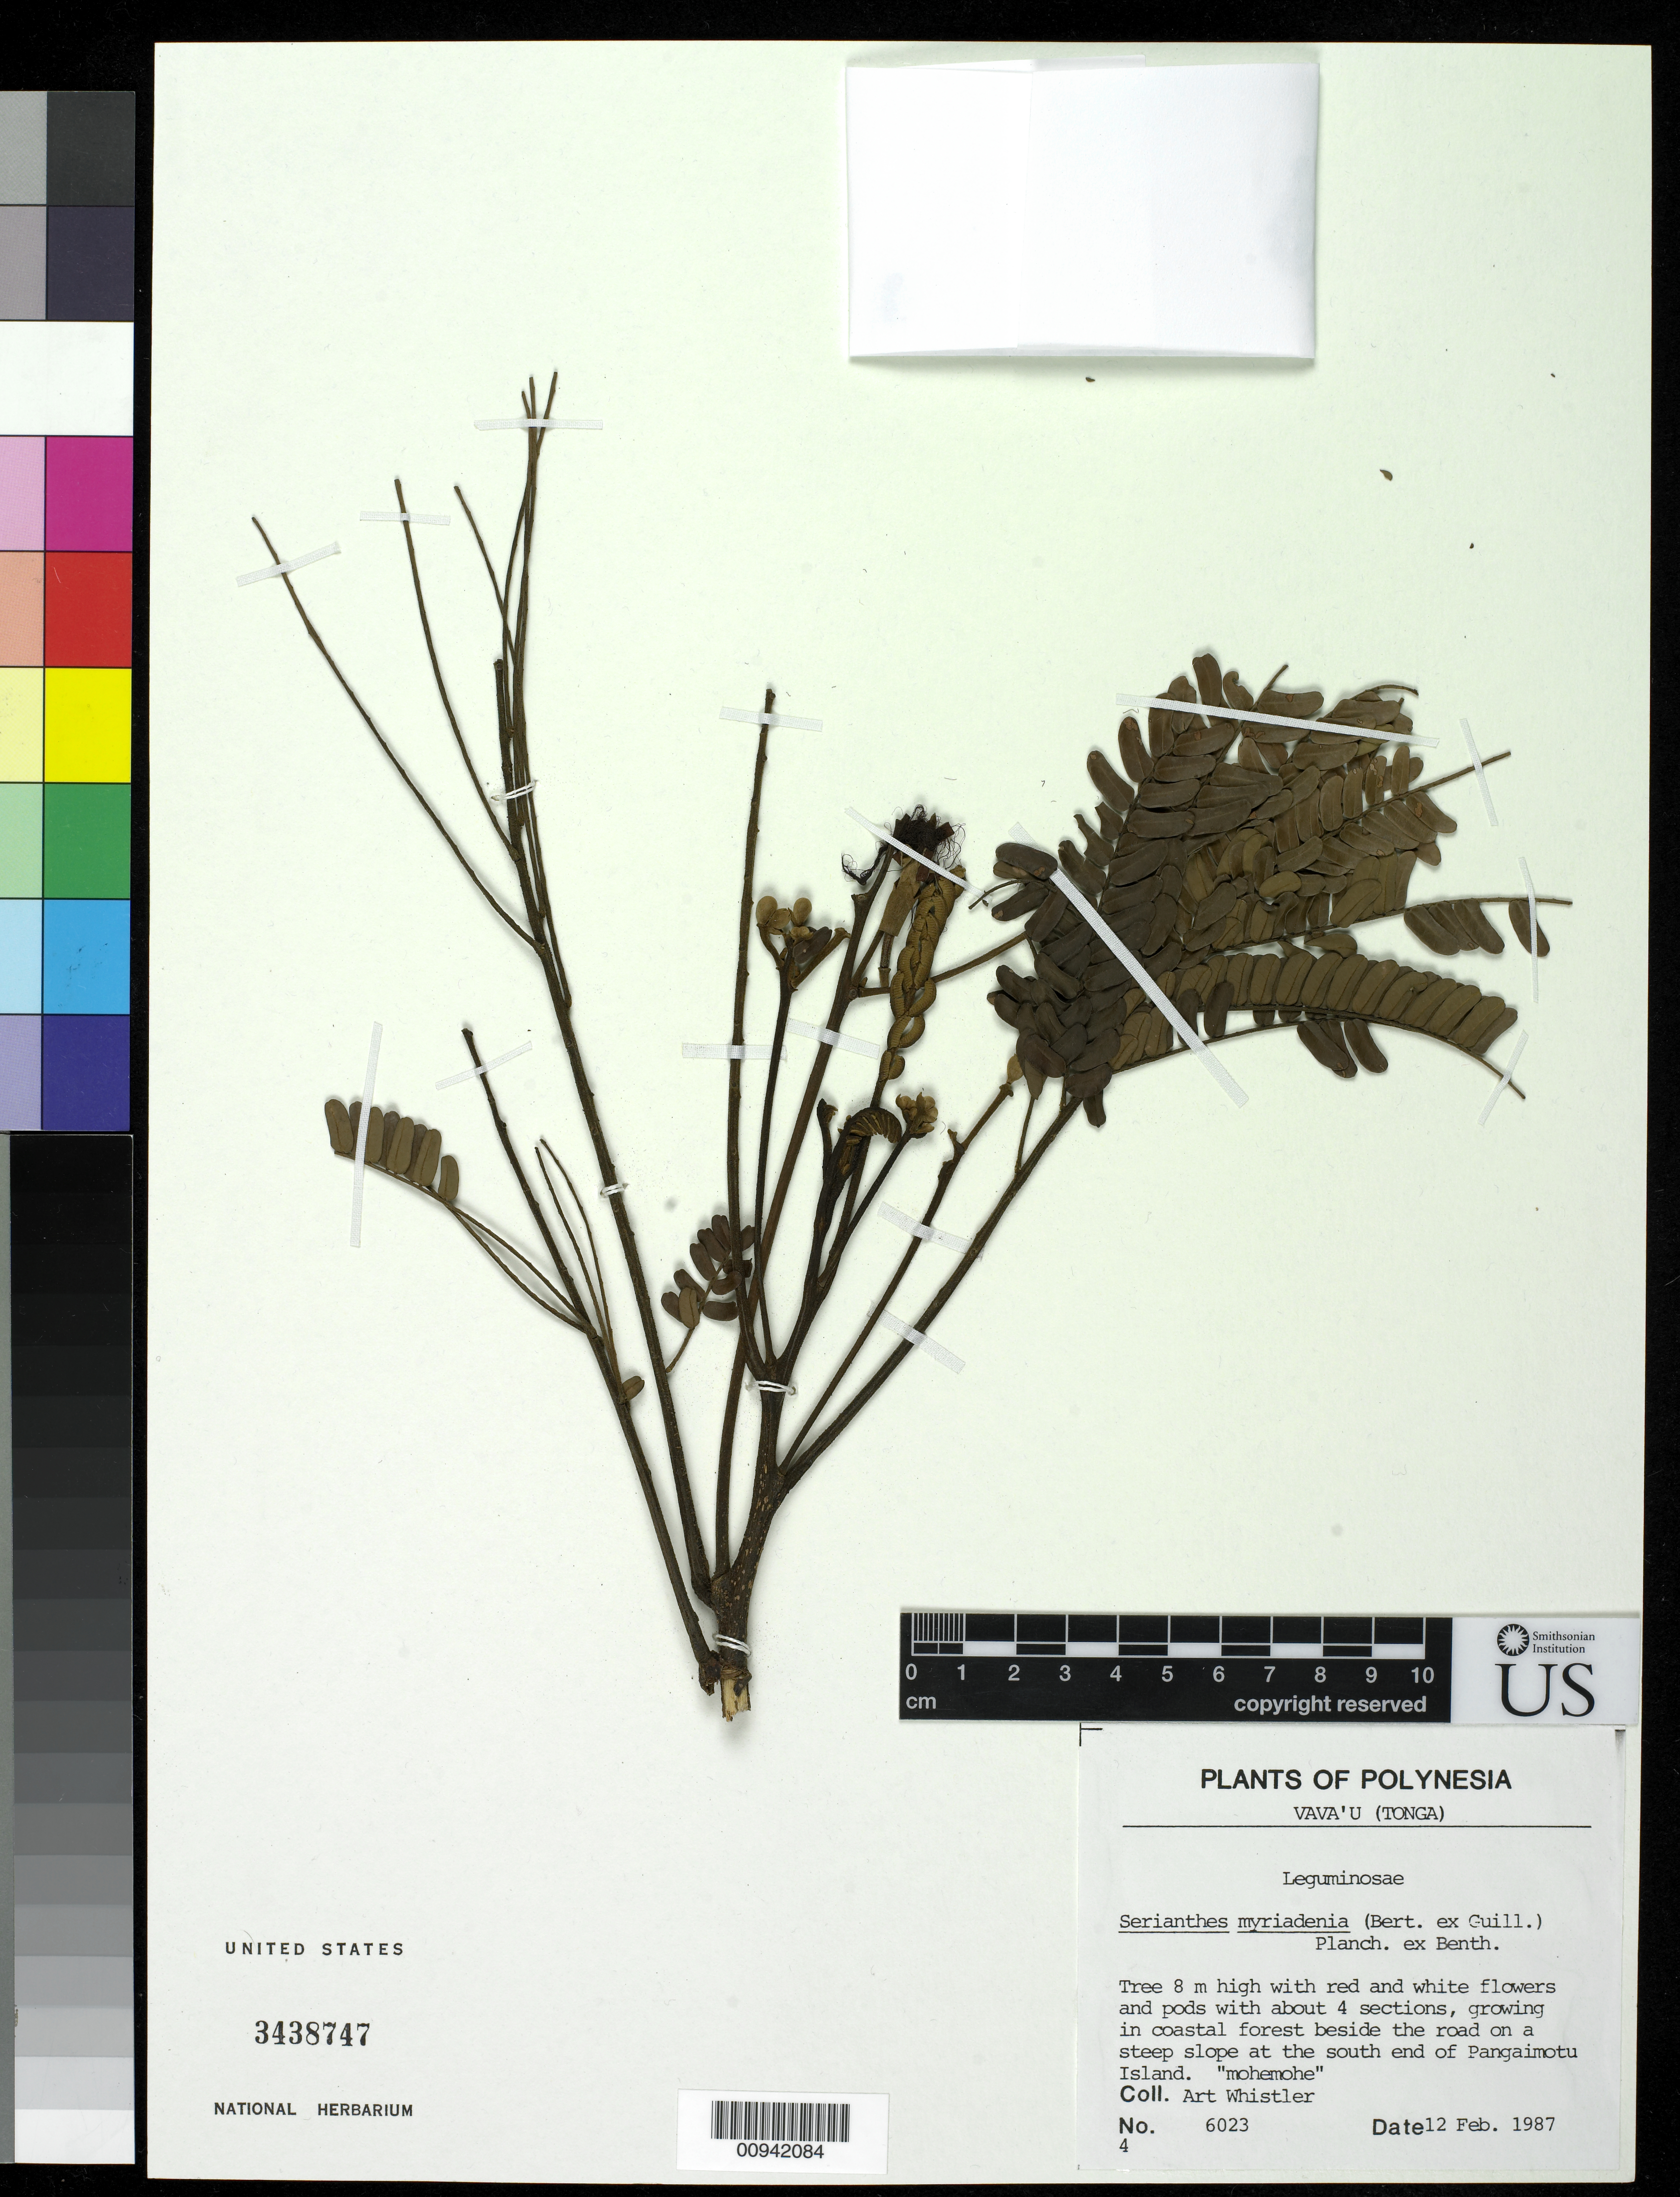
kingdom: Plantae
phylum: Tracheophyta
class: Magnoliopsida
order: Fabales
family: Fabaceae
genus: Serianthes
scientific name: Serianthes myriadenia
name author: (Bertero & Jacot-Guill.) Planch. ex Benth.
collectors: A. Whistler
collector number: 6023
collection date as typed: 12 Feb 1987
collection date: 1987-02-12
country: Tonga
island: Vava'u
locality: south end of Pangaimotu Island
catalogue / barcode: US 3438747